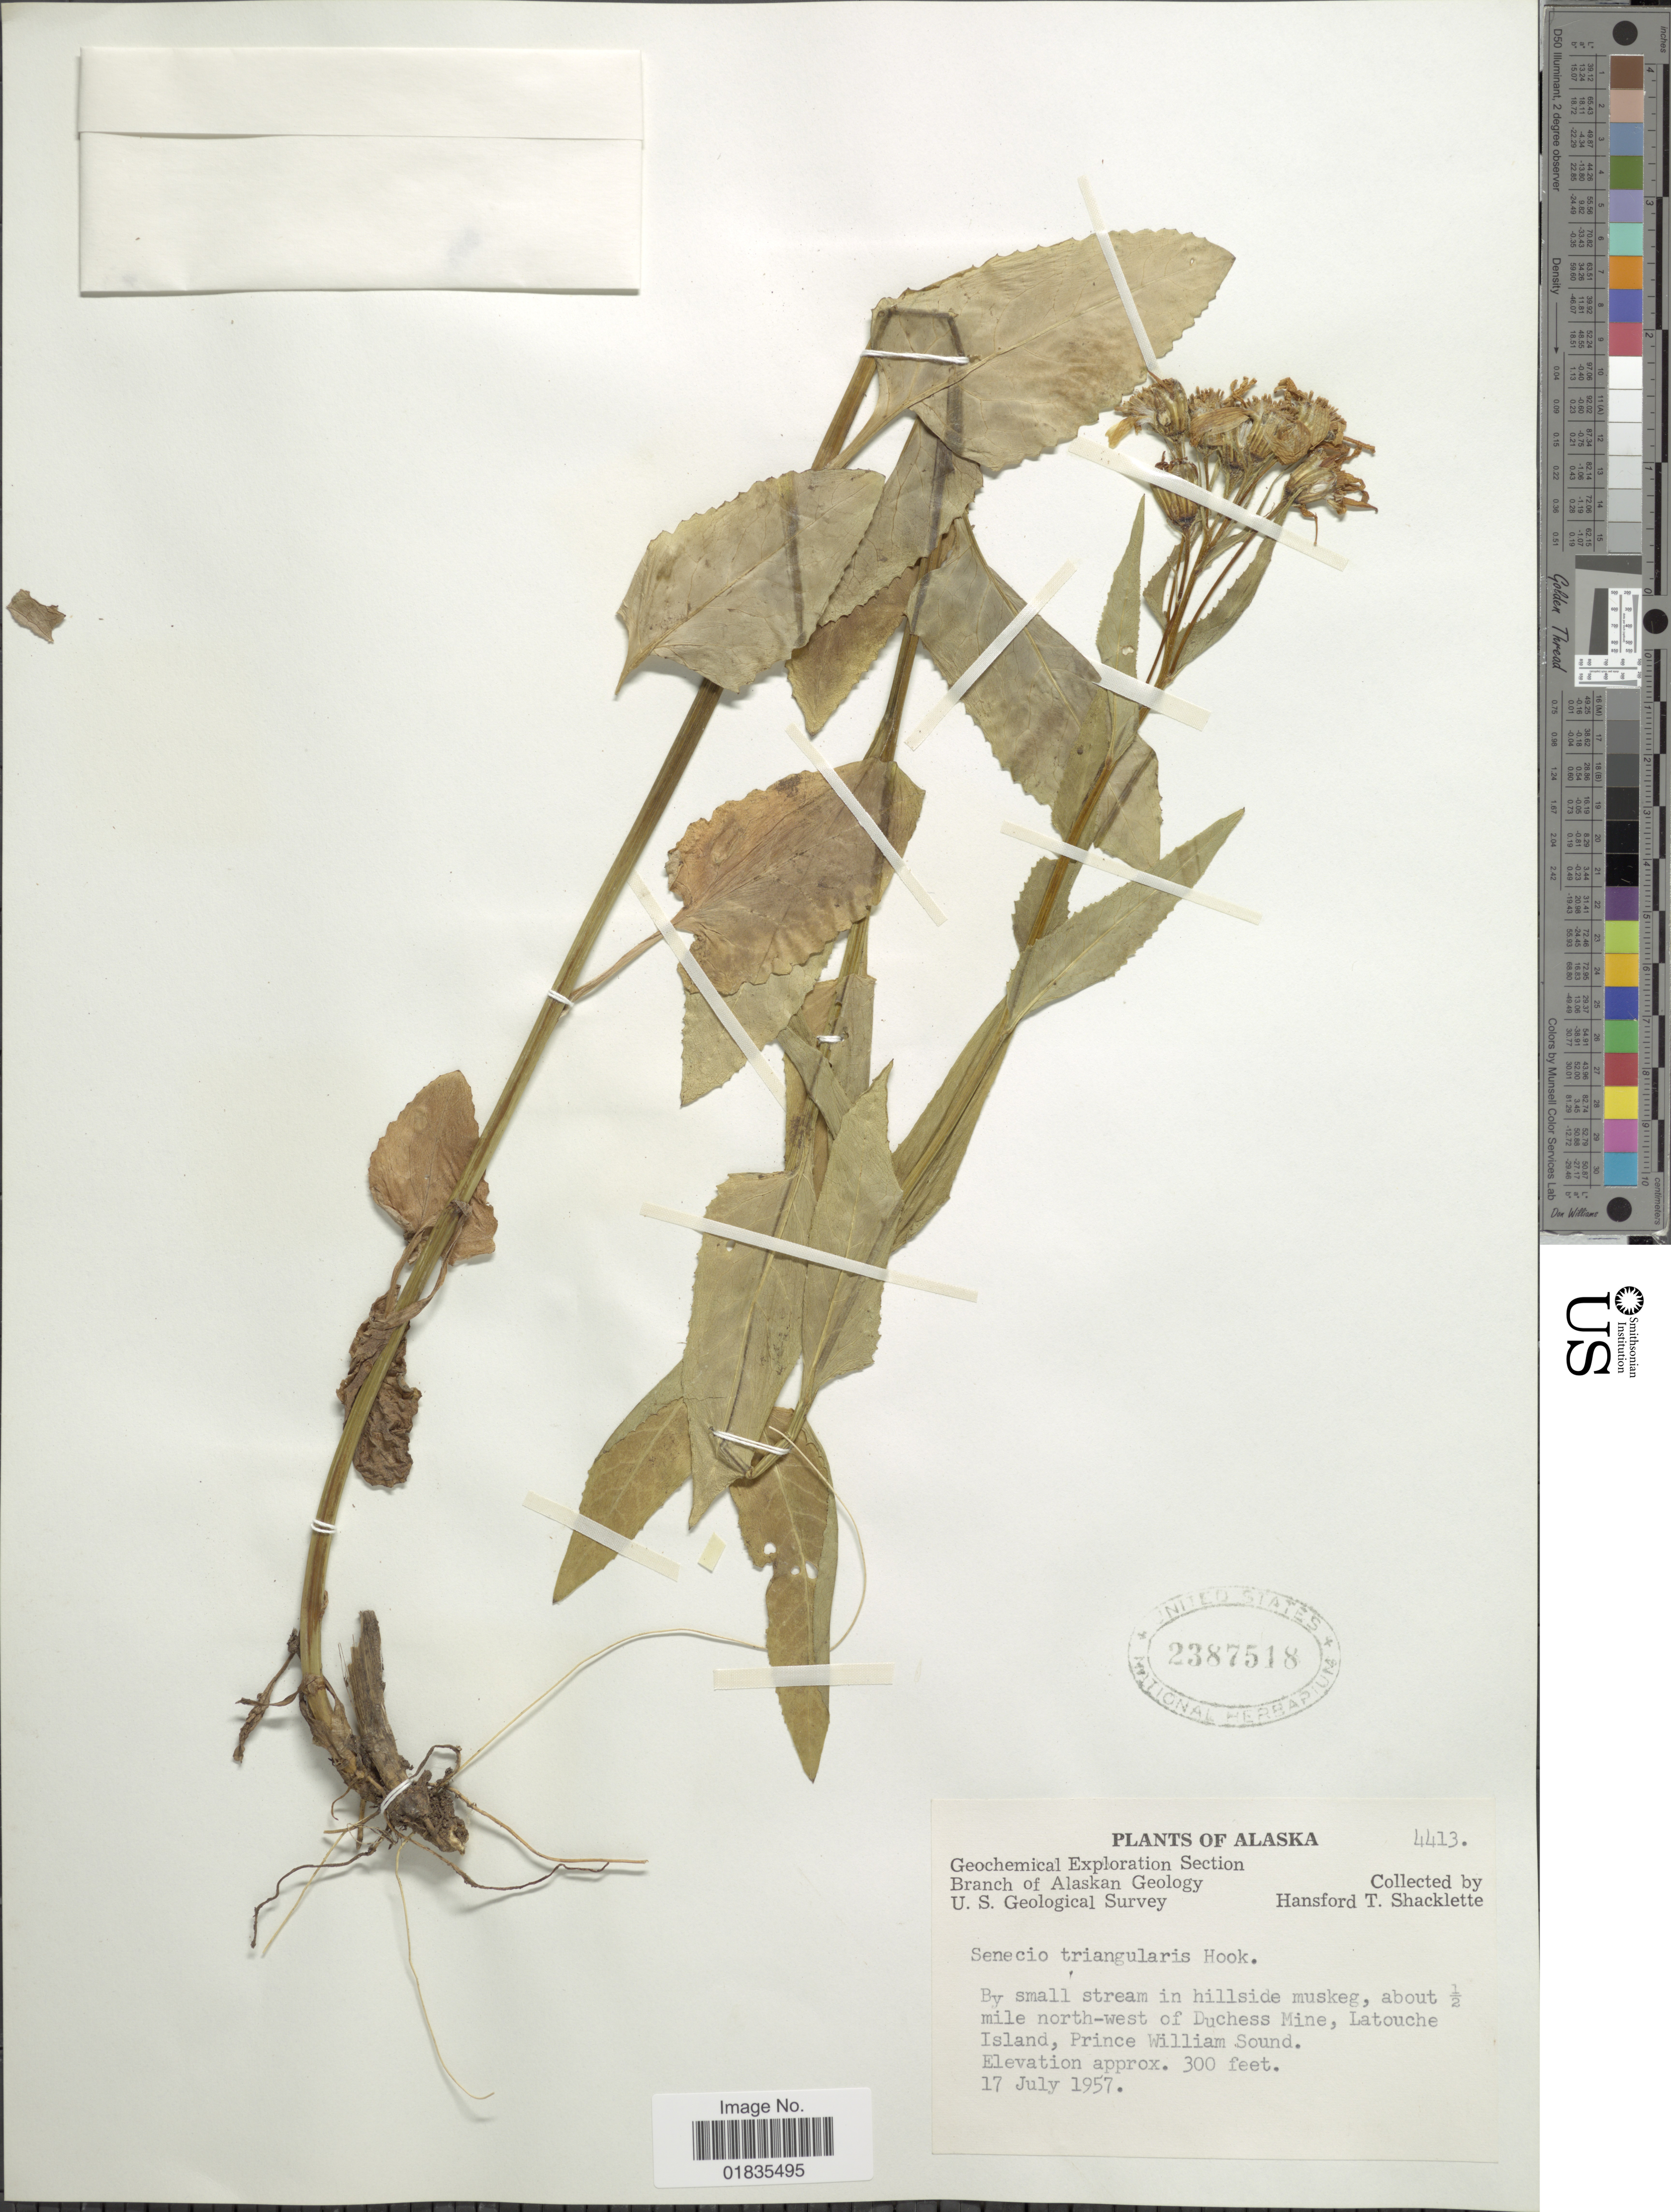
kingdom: Plantae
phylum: Tracheophyta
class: Magnoliopsida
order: Asterales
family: Asteraceae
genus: Senecio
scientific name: Senecio triangularis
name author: Hook.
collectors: H. Shacklette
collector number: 4413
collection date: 1957-07-17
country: United States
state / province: Alaska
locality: By small stream in hillside muskeg, about 1/2 mile north-west of Duchess Mine, Latouche Island, Prince William Sound.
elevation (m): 91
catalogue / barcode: US 2387518